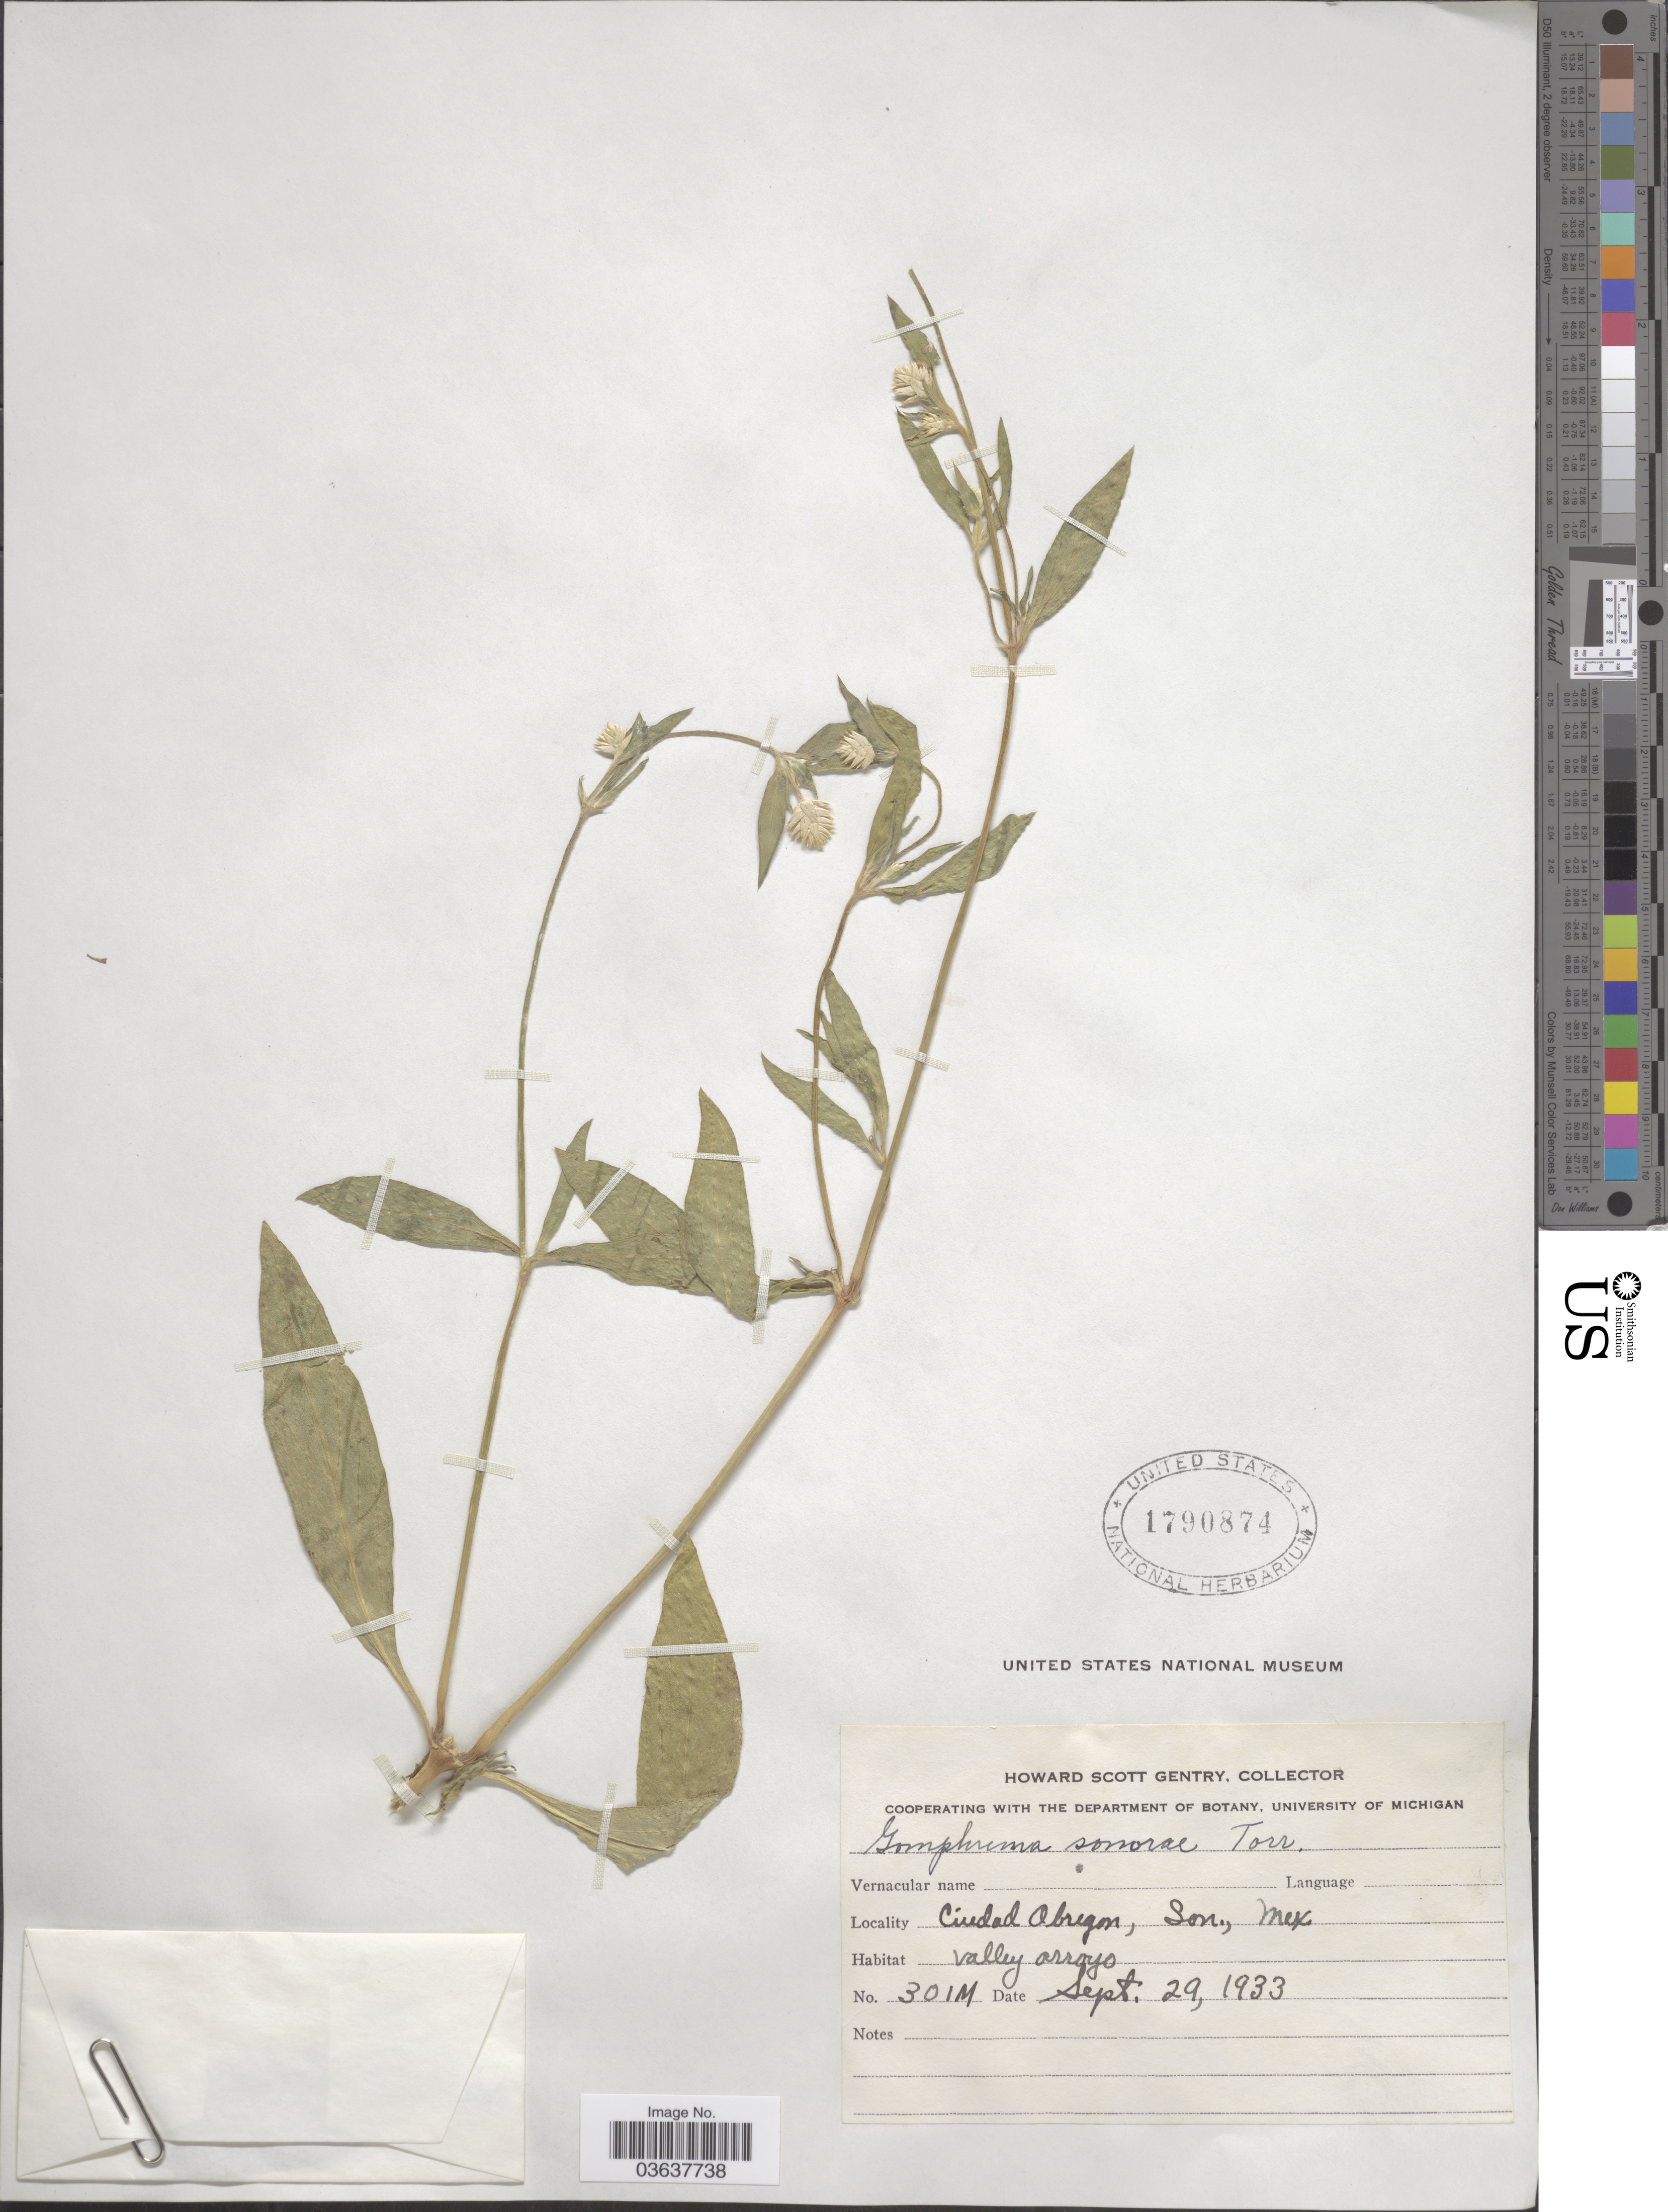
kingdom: Plantae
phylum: Tracheophyta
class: Magnoliopsida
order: Caryophyllales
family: Amaranthaceae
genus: Gomphrena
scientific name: Gomphrena sonorae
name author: Torr. in Emory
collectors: H. S. Gentry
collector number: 301M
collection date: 1933-09-29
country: Mexico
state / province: Sonora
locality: Ciudad Obregon. Valley arroyo.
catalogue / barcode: US 1790874